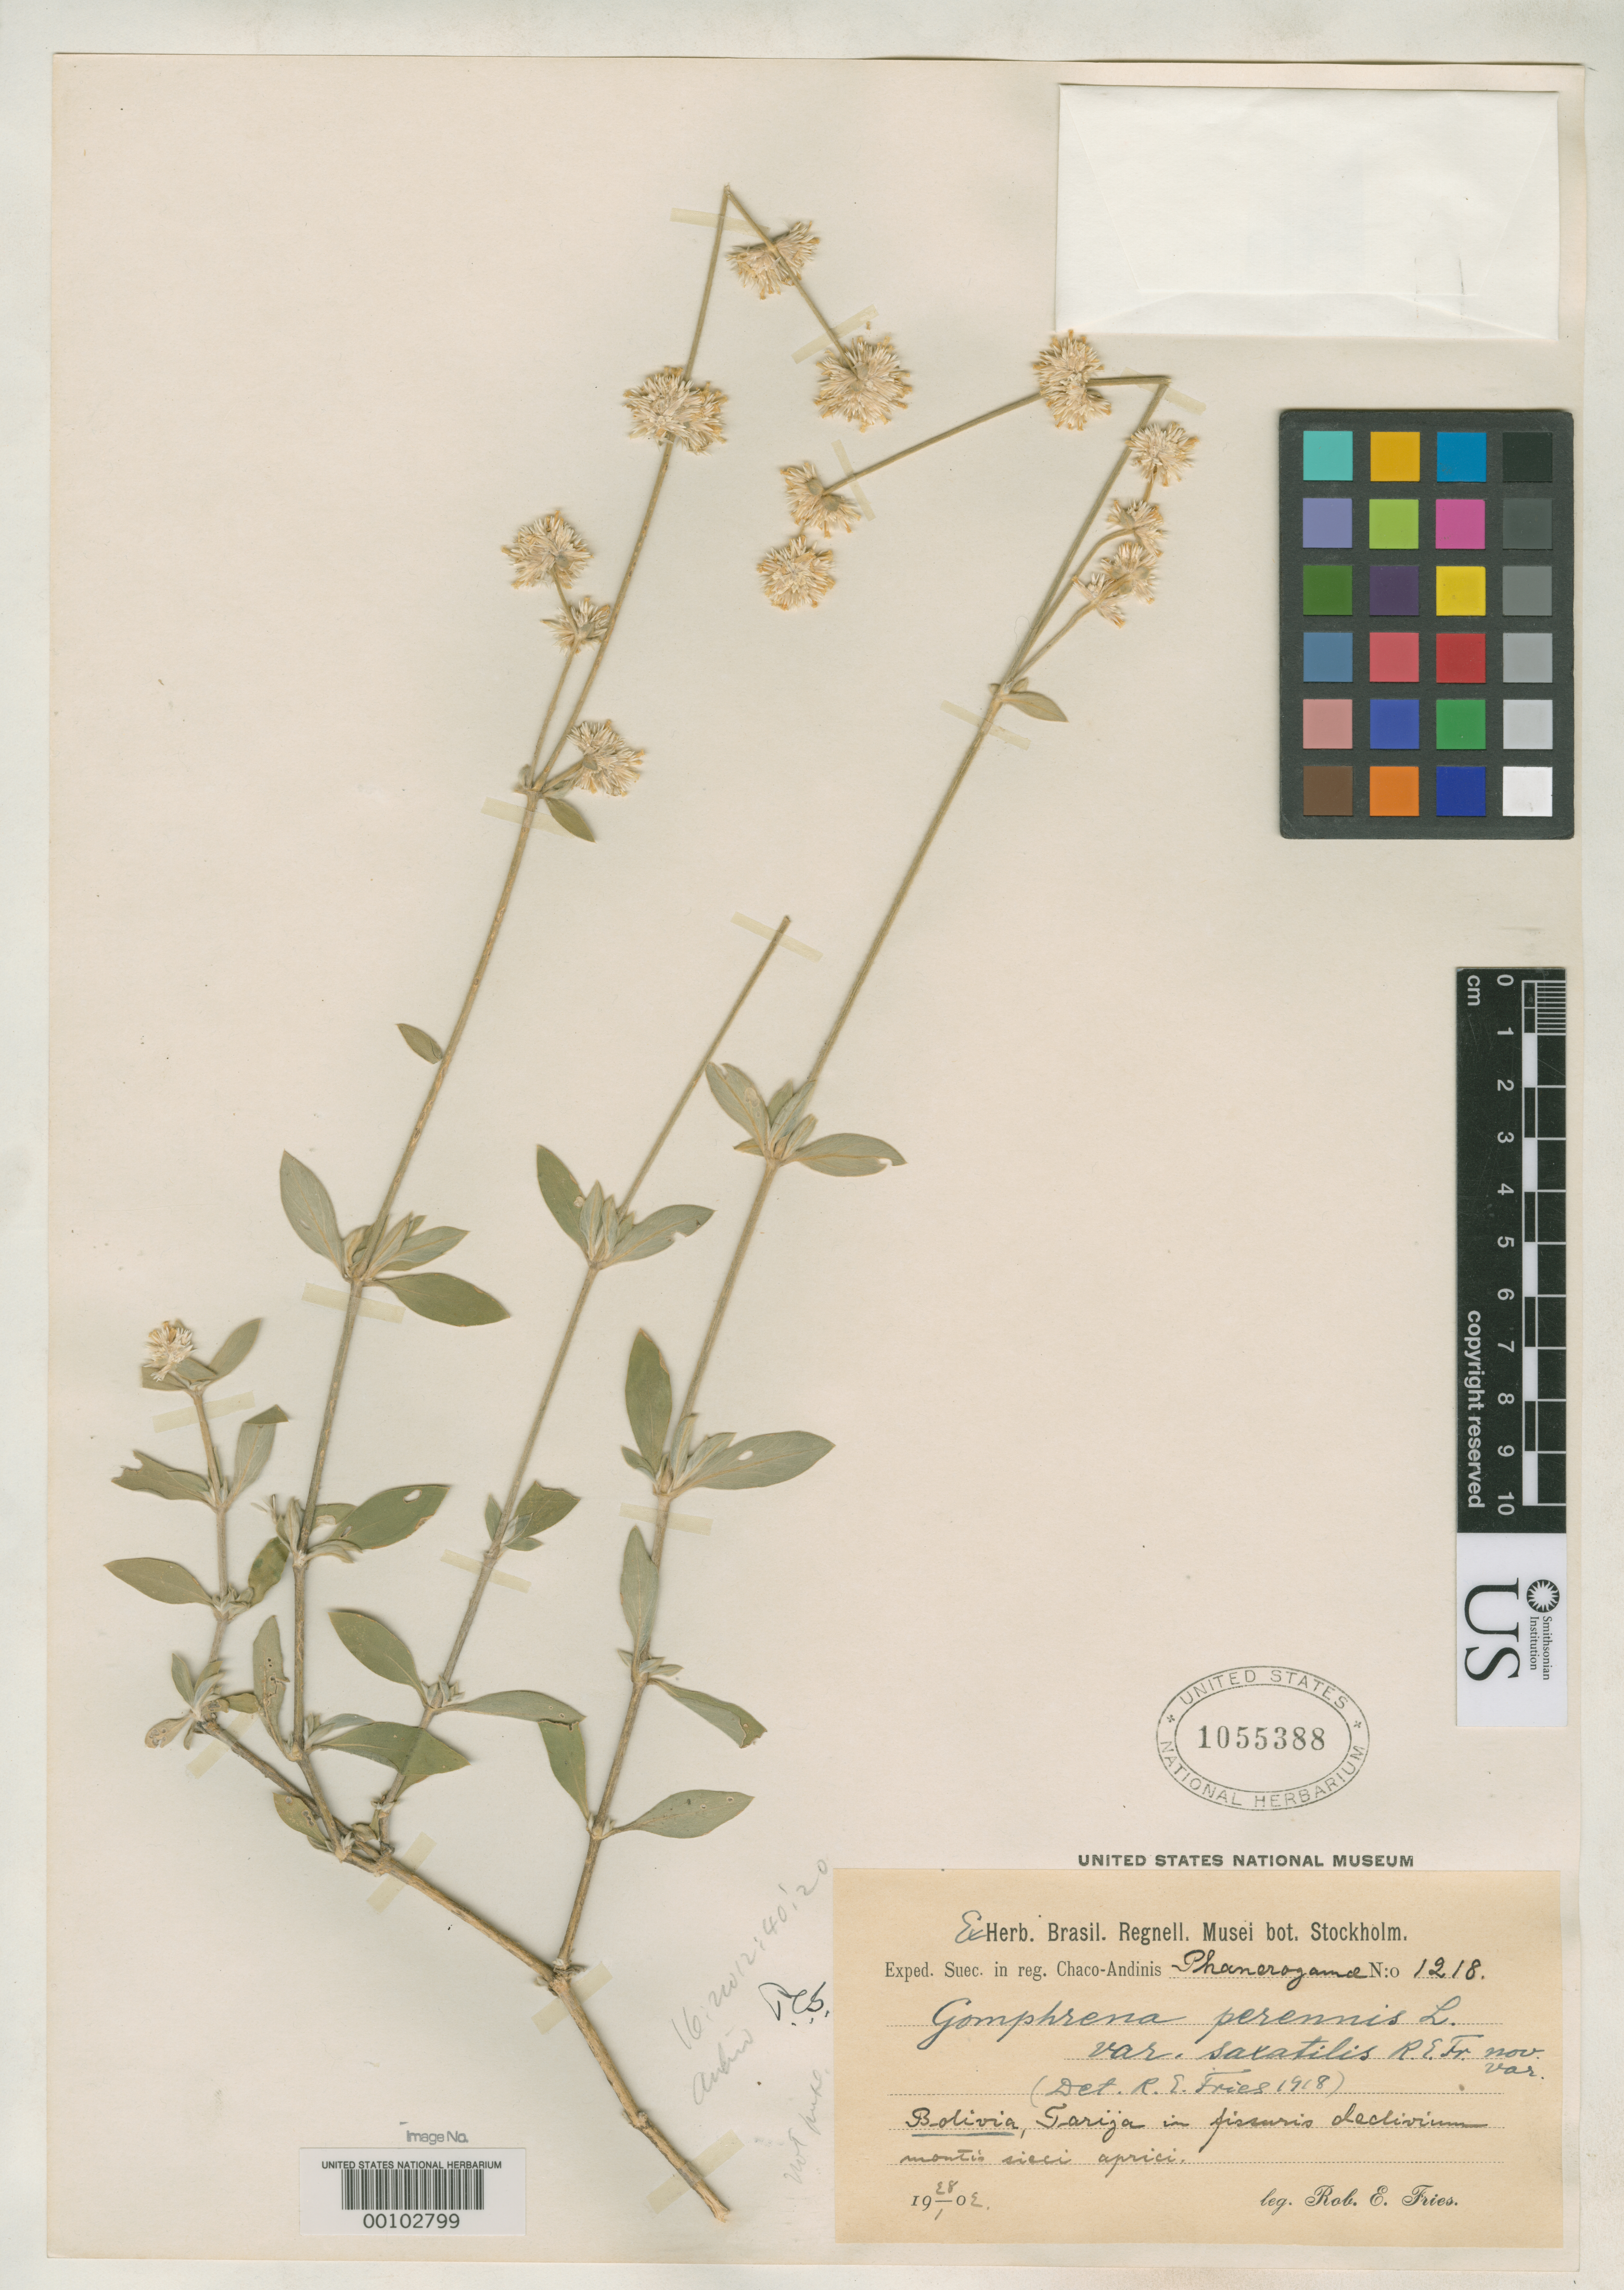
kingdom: Plantae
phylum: Tracheophyta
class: Magnoliopsida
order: Caryophyllales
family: Amaranthaceae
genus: Gomphrena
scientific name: Gomphrena perennis var. saxatilis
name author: R.E. Fr.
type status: Isotype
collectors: R. E. Fries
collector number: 1218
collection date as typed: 28 Feb 1902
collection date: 1902-02-28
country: Bolivia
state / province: Tarija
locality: Tarija.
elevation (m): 1900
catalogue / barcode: US 1055388